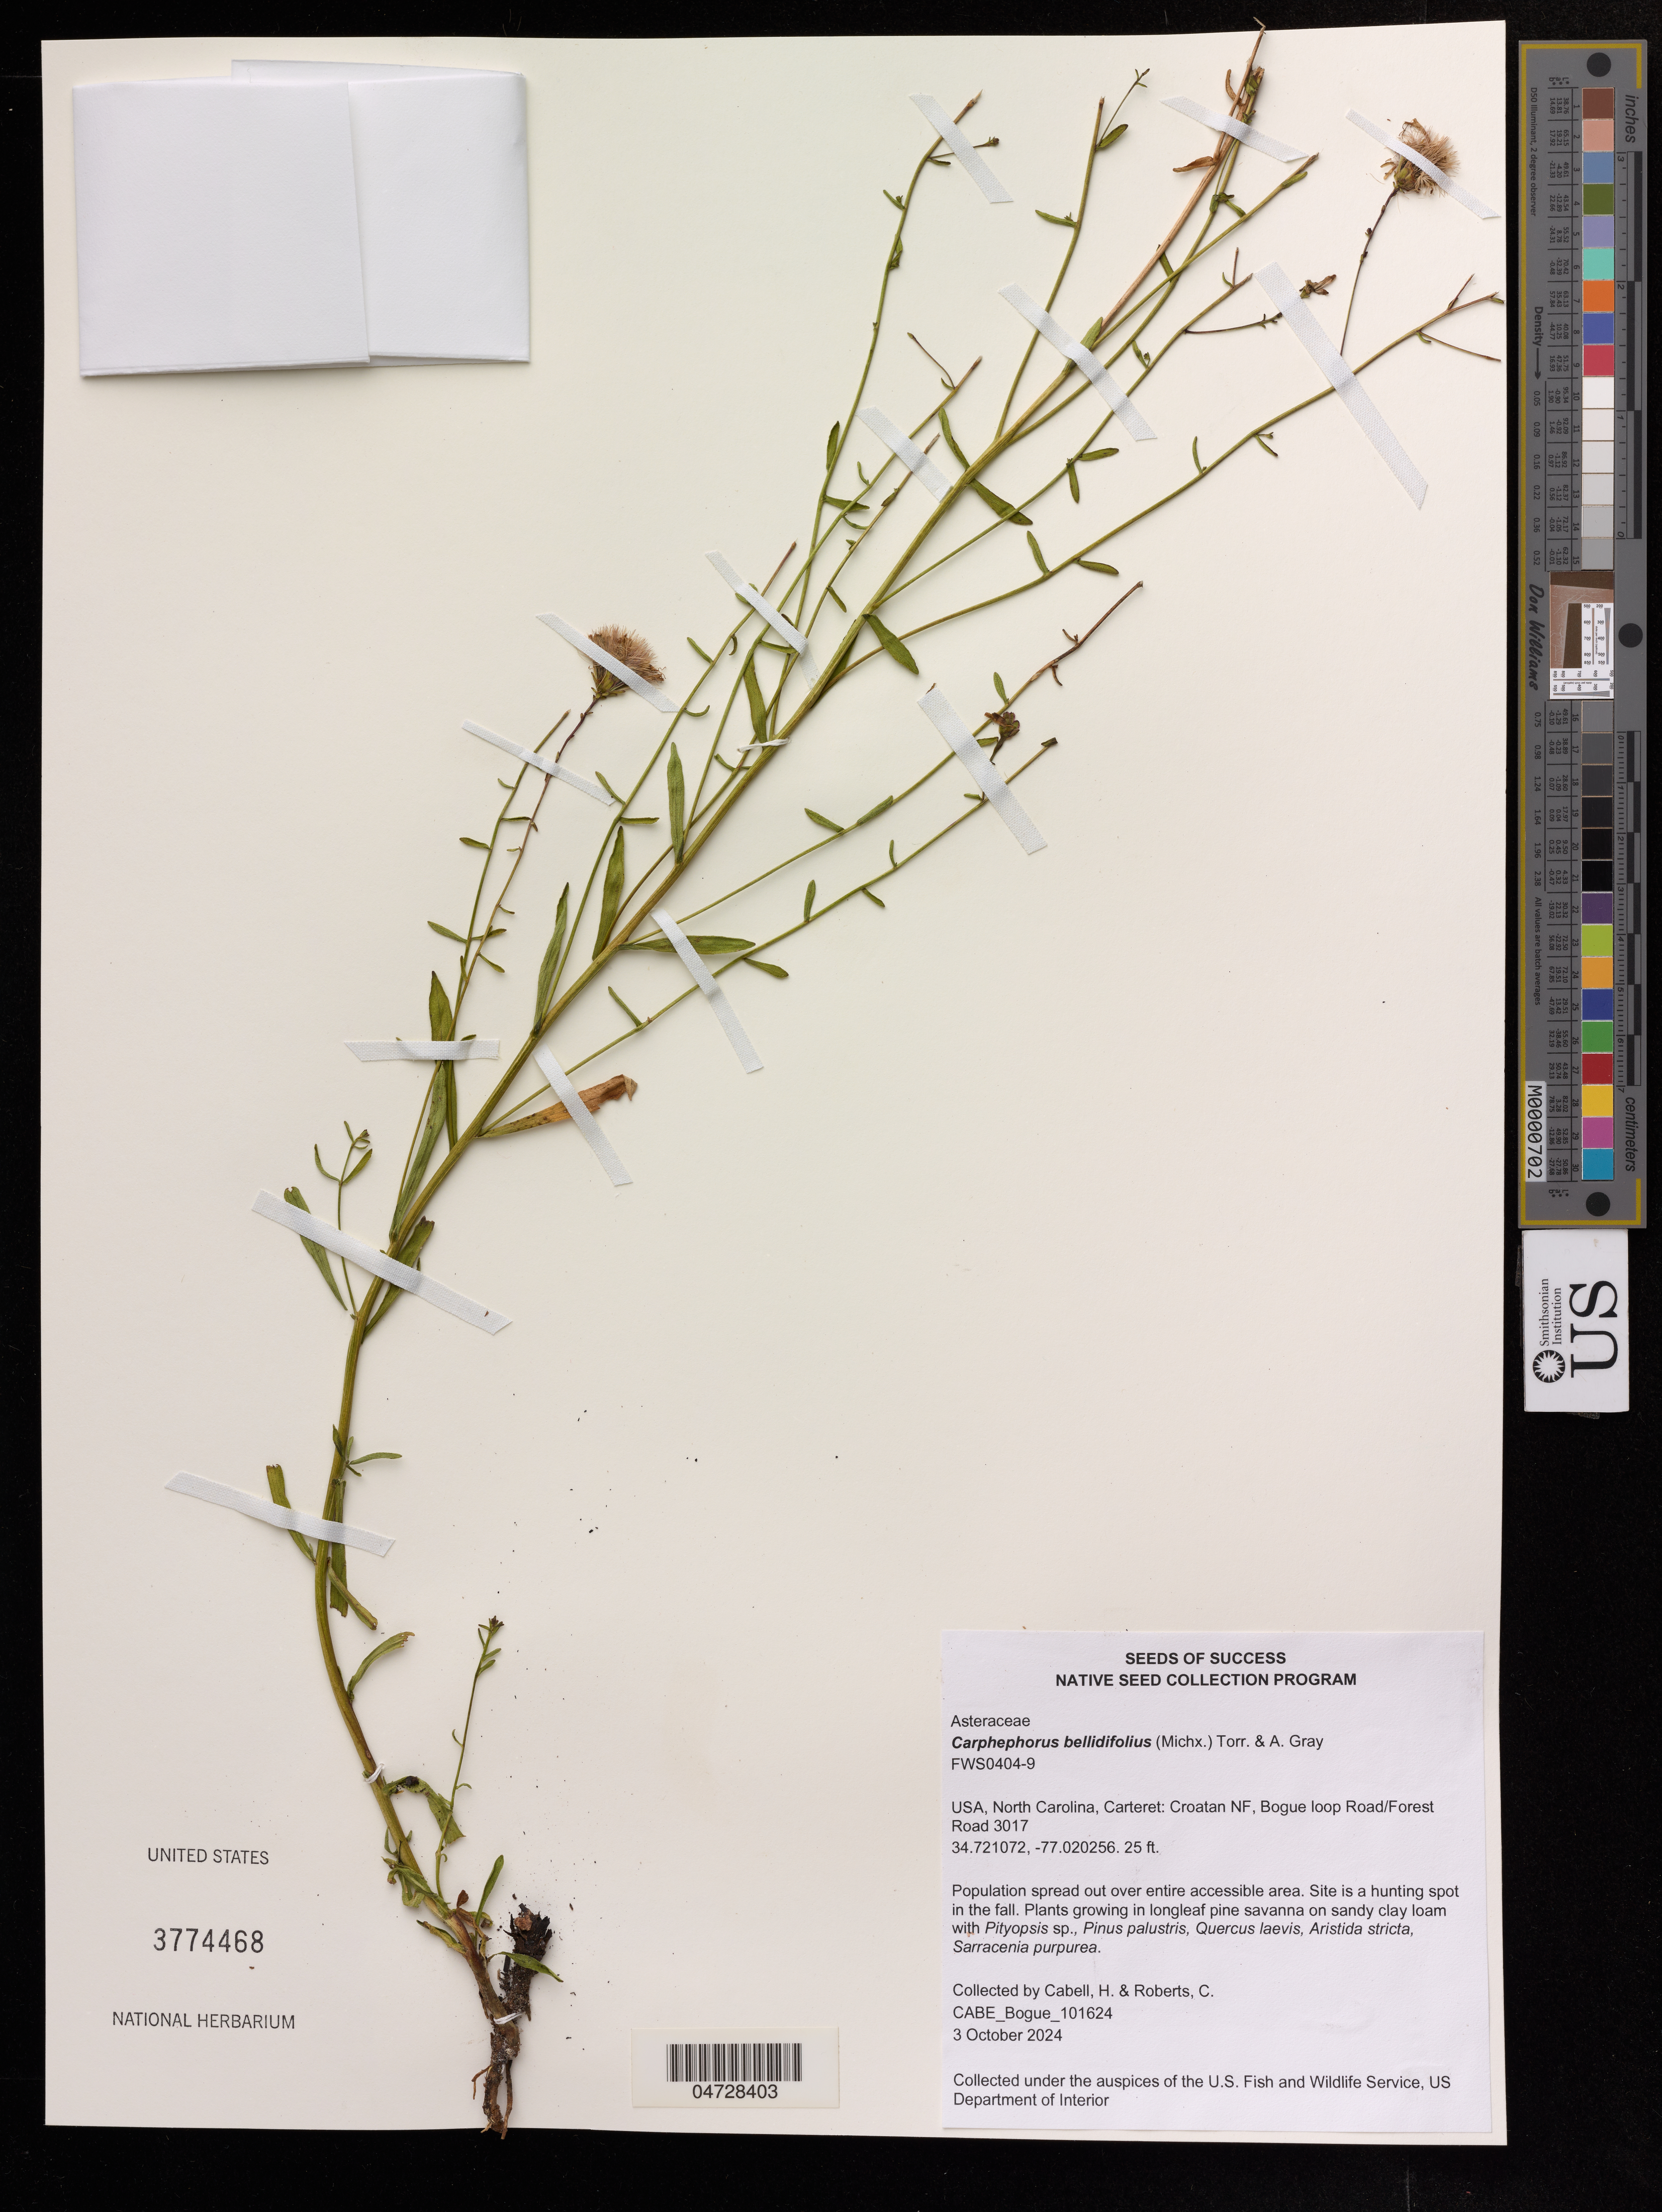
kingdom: Plantae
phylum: Tracheophyta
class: Magnoliopsida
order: Asterales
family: Asteraceae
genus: Carphephorus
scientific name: Carphephorus bellidifolius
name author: (Michx.) Torr. & A. Gray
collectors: H. Cabell & C. Roberts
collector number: CABE_Bogue_101624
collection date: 2024-10-03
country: United States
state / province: North Carolina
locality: Carteret: Croatan NF, Bogue loop Road/Forest Road 3017.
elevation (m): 8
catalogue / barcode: US 3774468